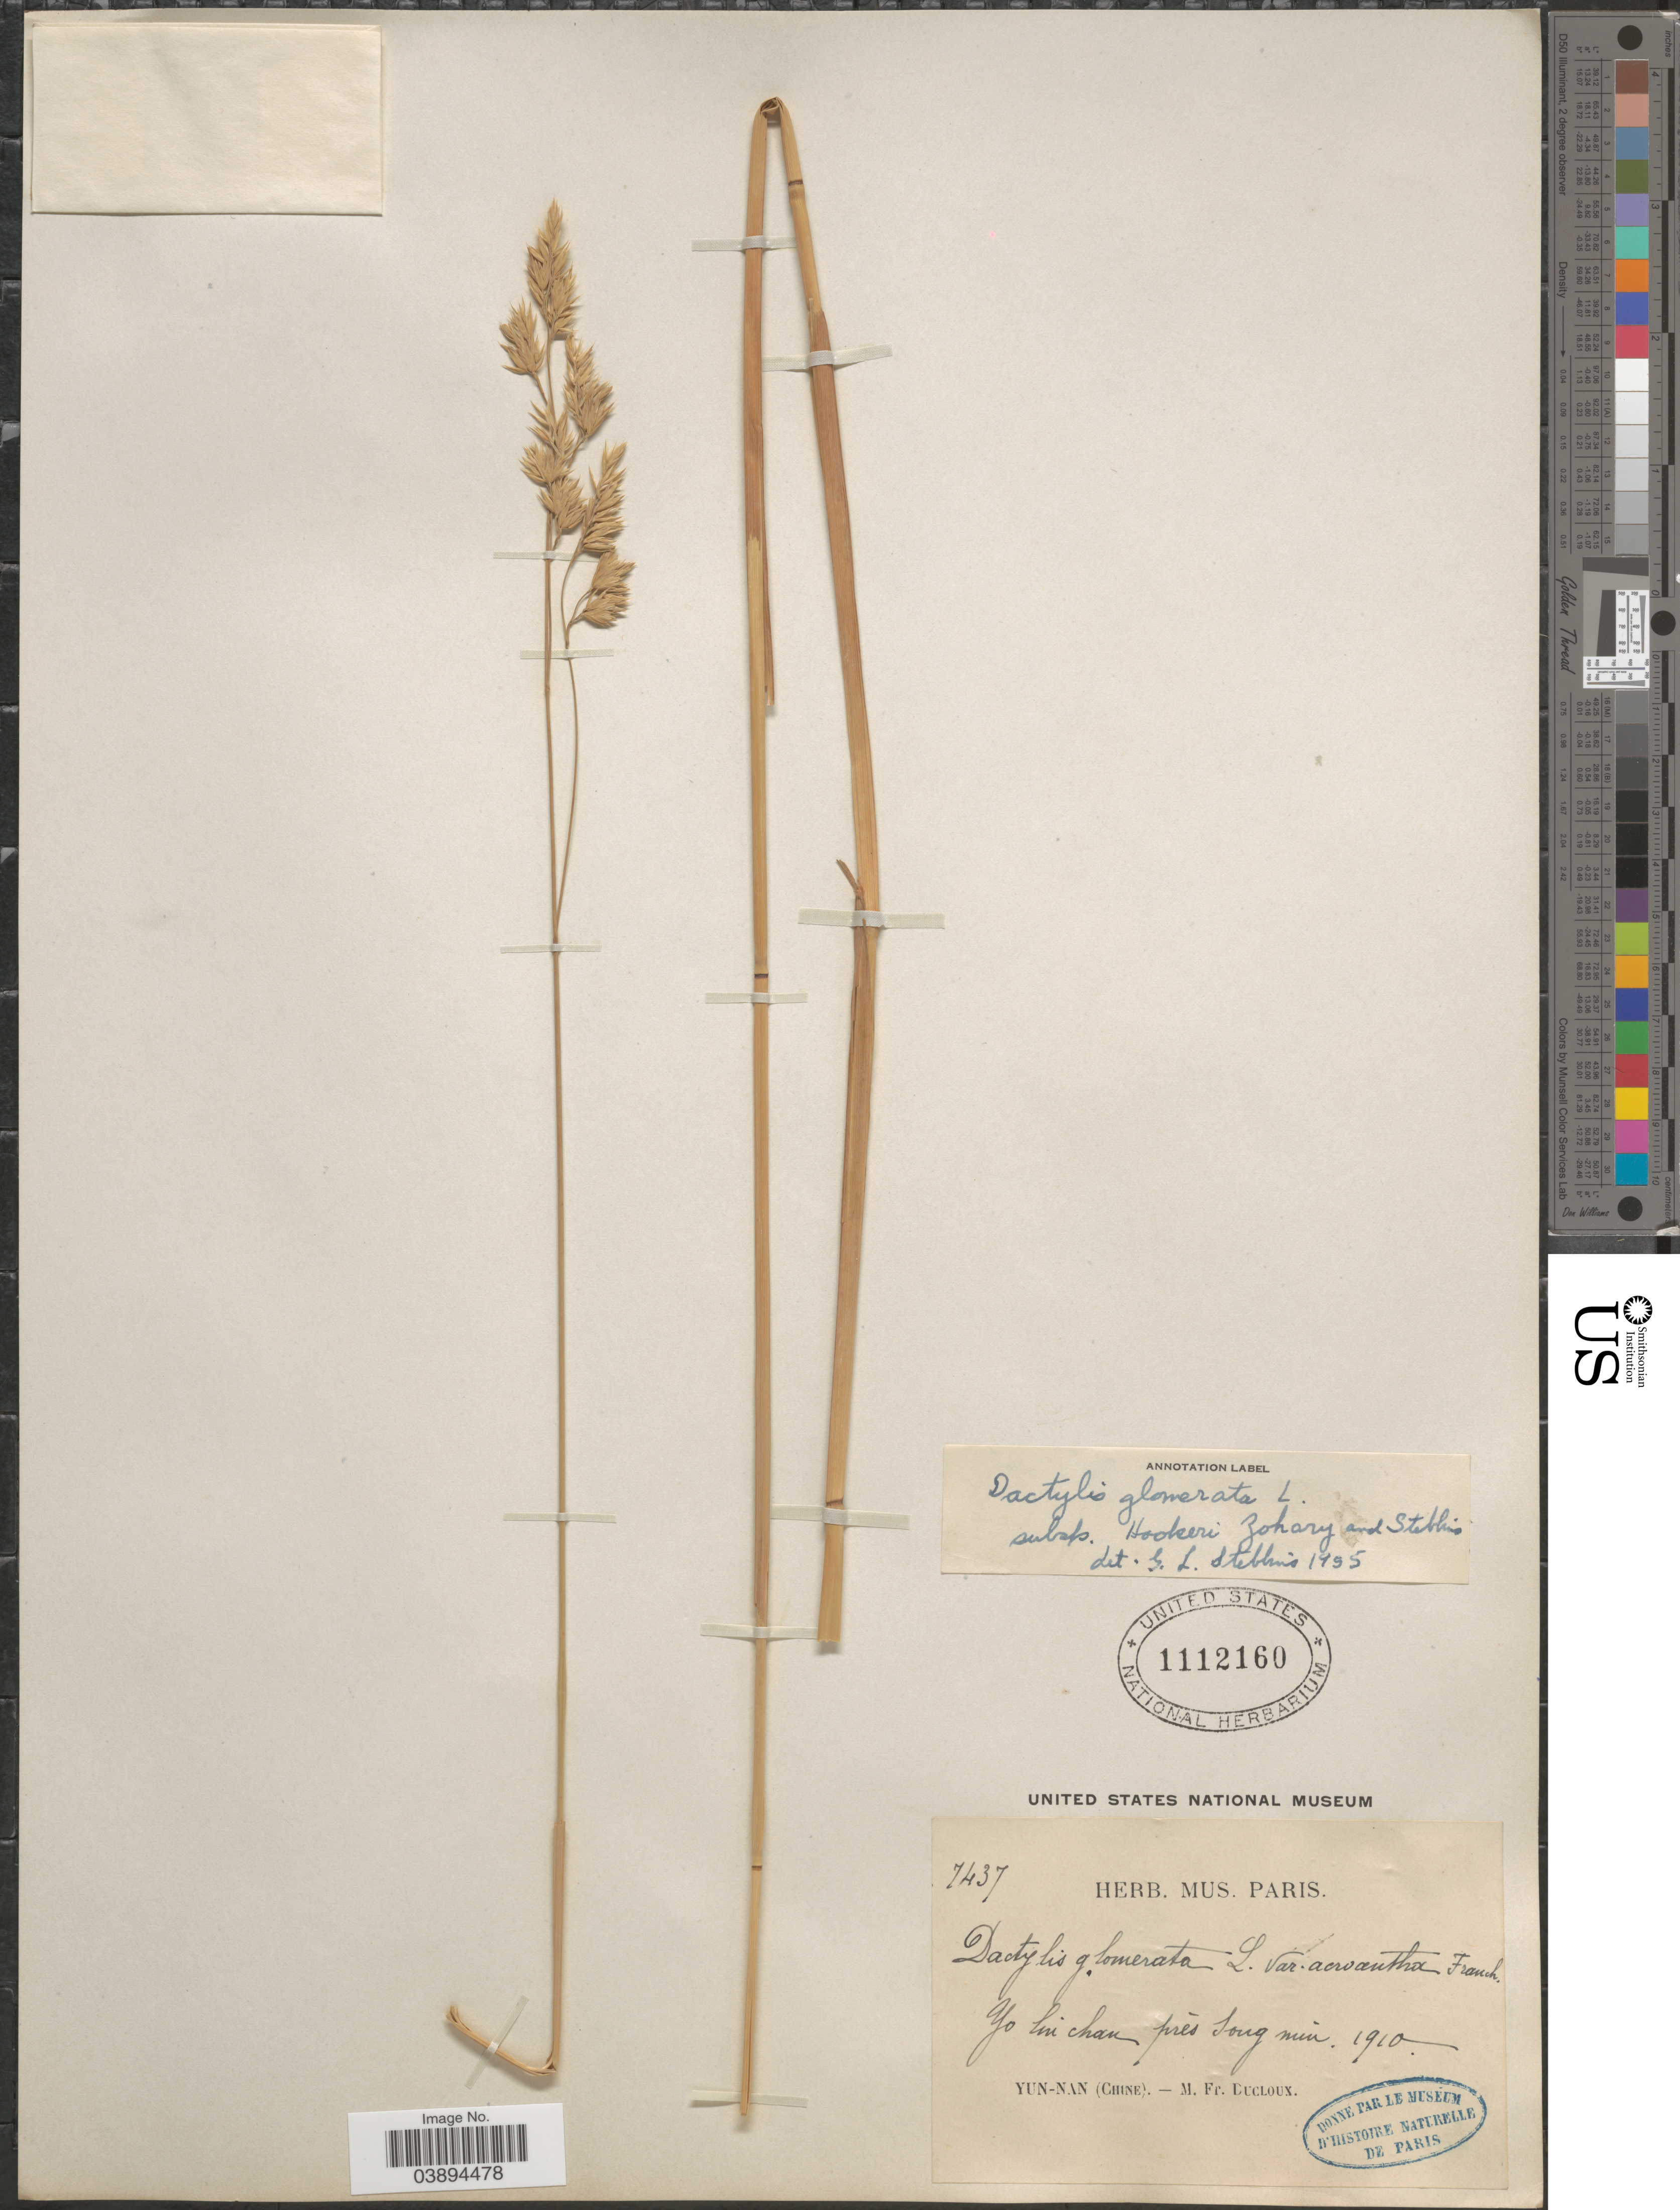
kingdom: Plantae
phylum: Tracheophyta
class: Liliopsida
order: Poales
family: Poaceae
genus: Dactylis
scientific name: Dactylis glomerata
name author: L.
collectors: M. Ducloux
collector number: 7437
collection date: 1910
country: China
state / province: Yunnan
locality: Yo liu chan prés Song min.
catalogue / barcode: US 1112160